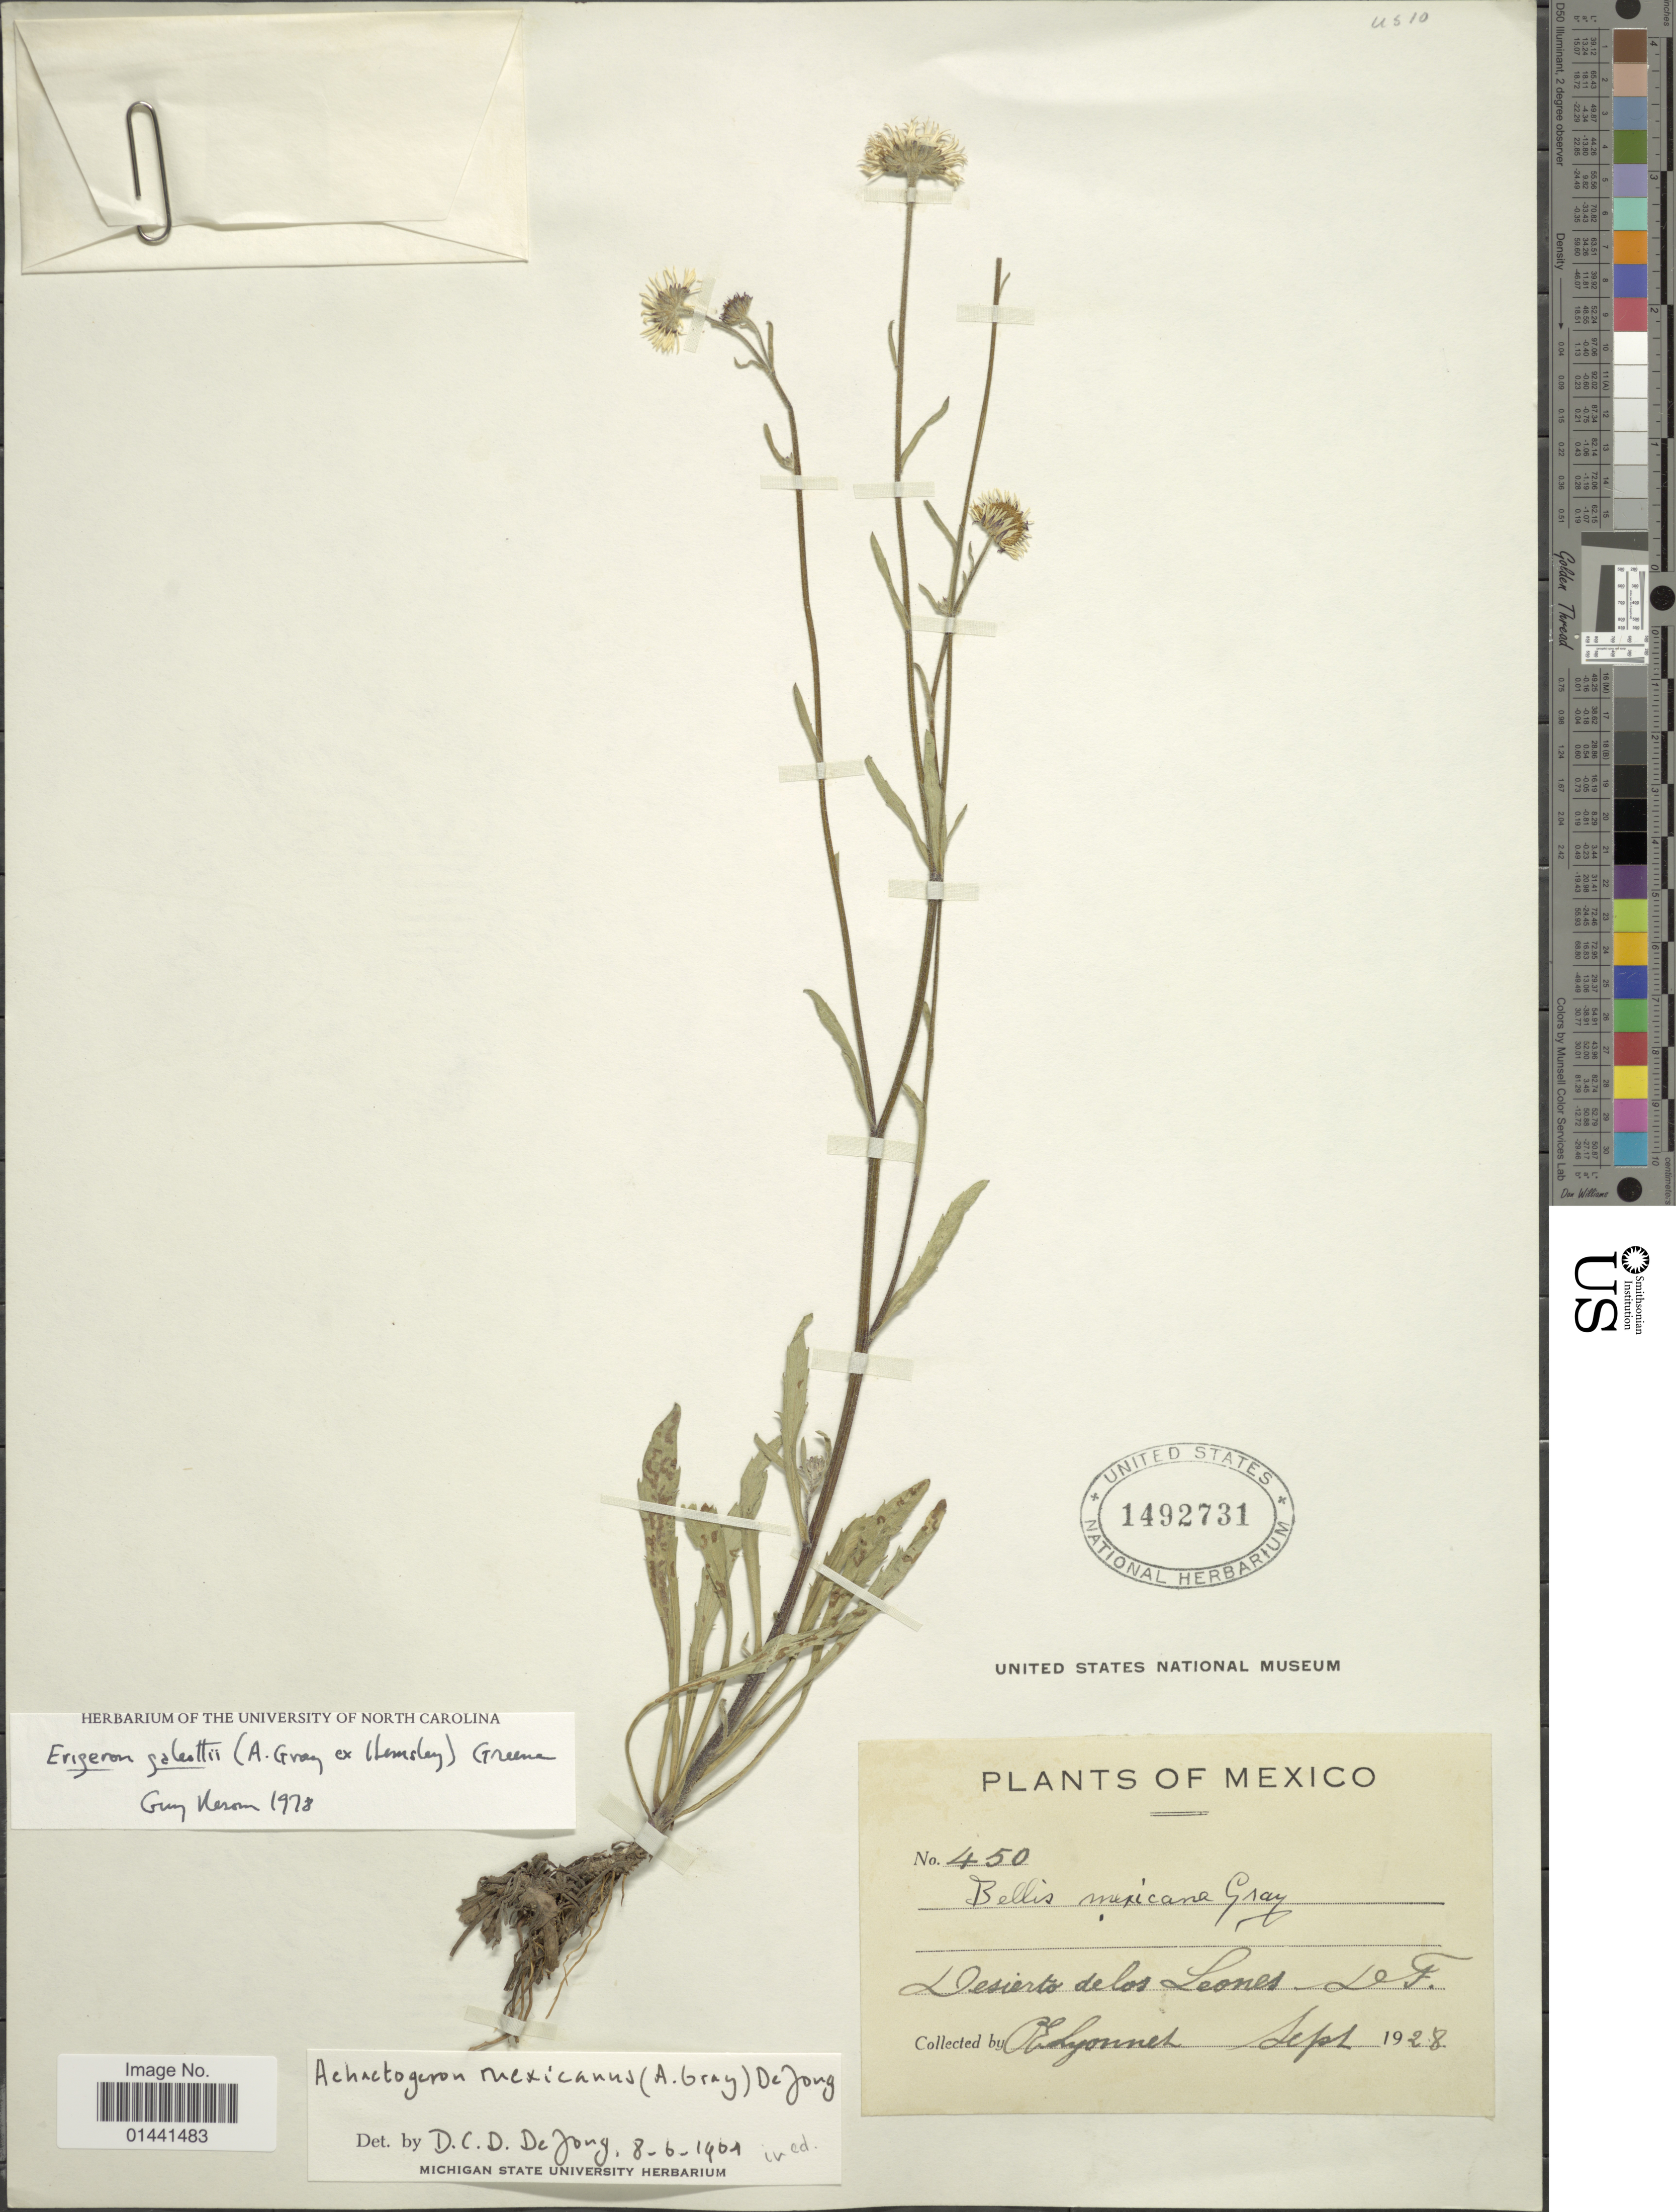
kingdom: Plantae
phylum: Tracheophyta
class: Magnoliopsida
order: Asterales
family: Asteraceae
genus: Erigeron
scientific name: Erigeron galeottii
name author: (A. Gray ex Hemsl.) Greene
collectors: P. Lyonnet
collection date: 1928-09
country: Mexico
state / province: Distrito Federal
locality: Desierto de los Leones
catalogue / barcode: US 1492731